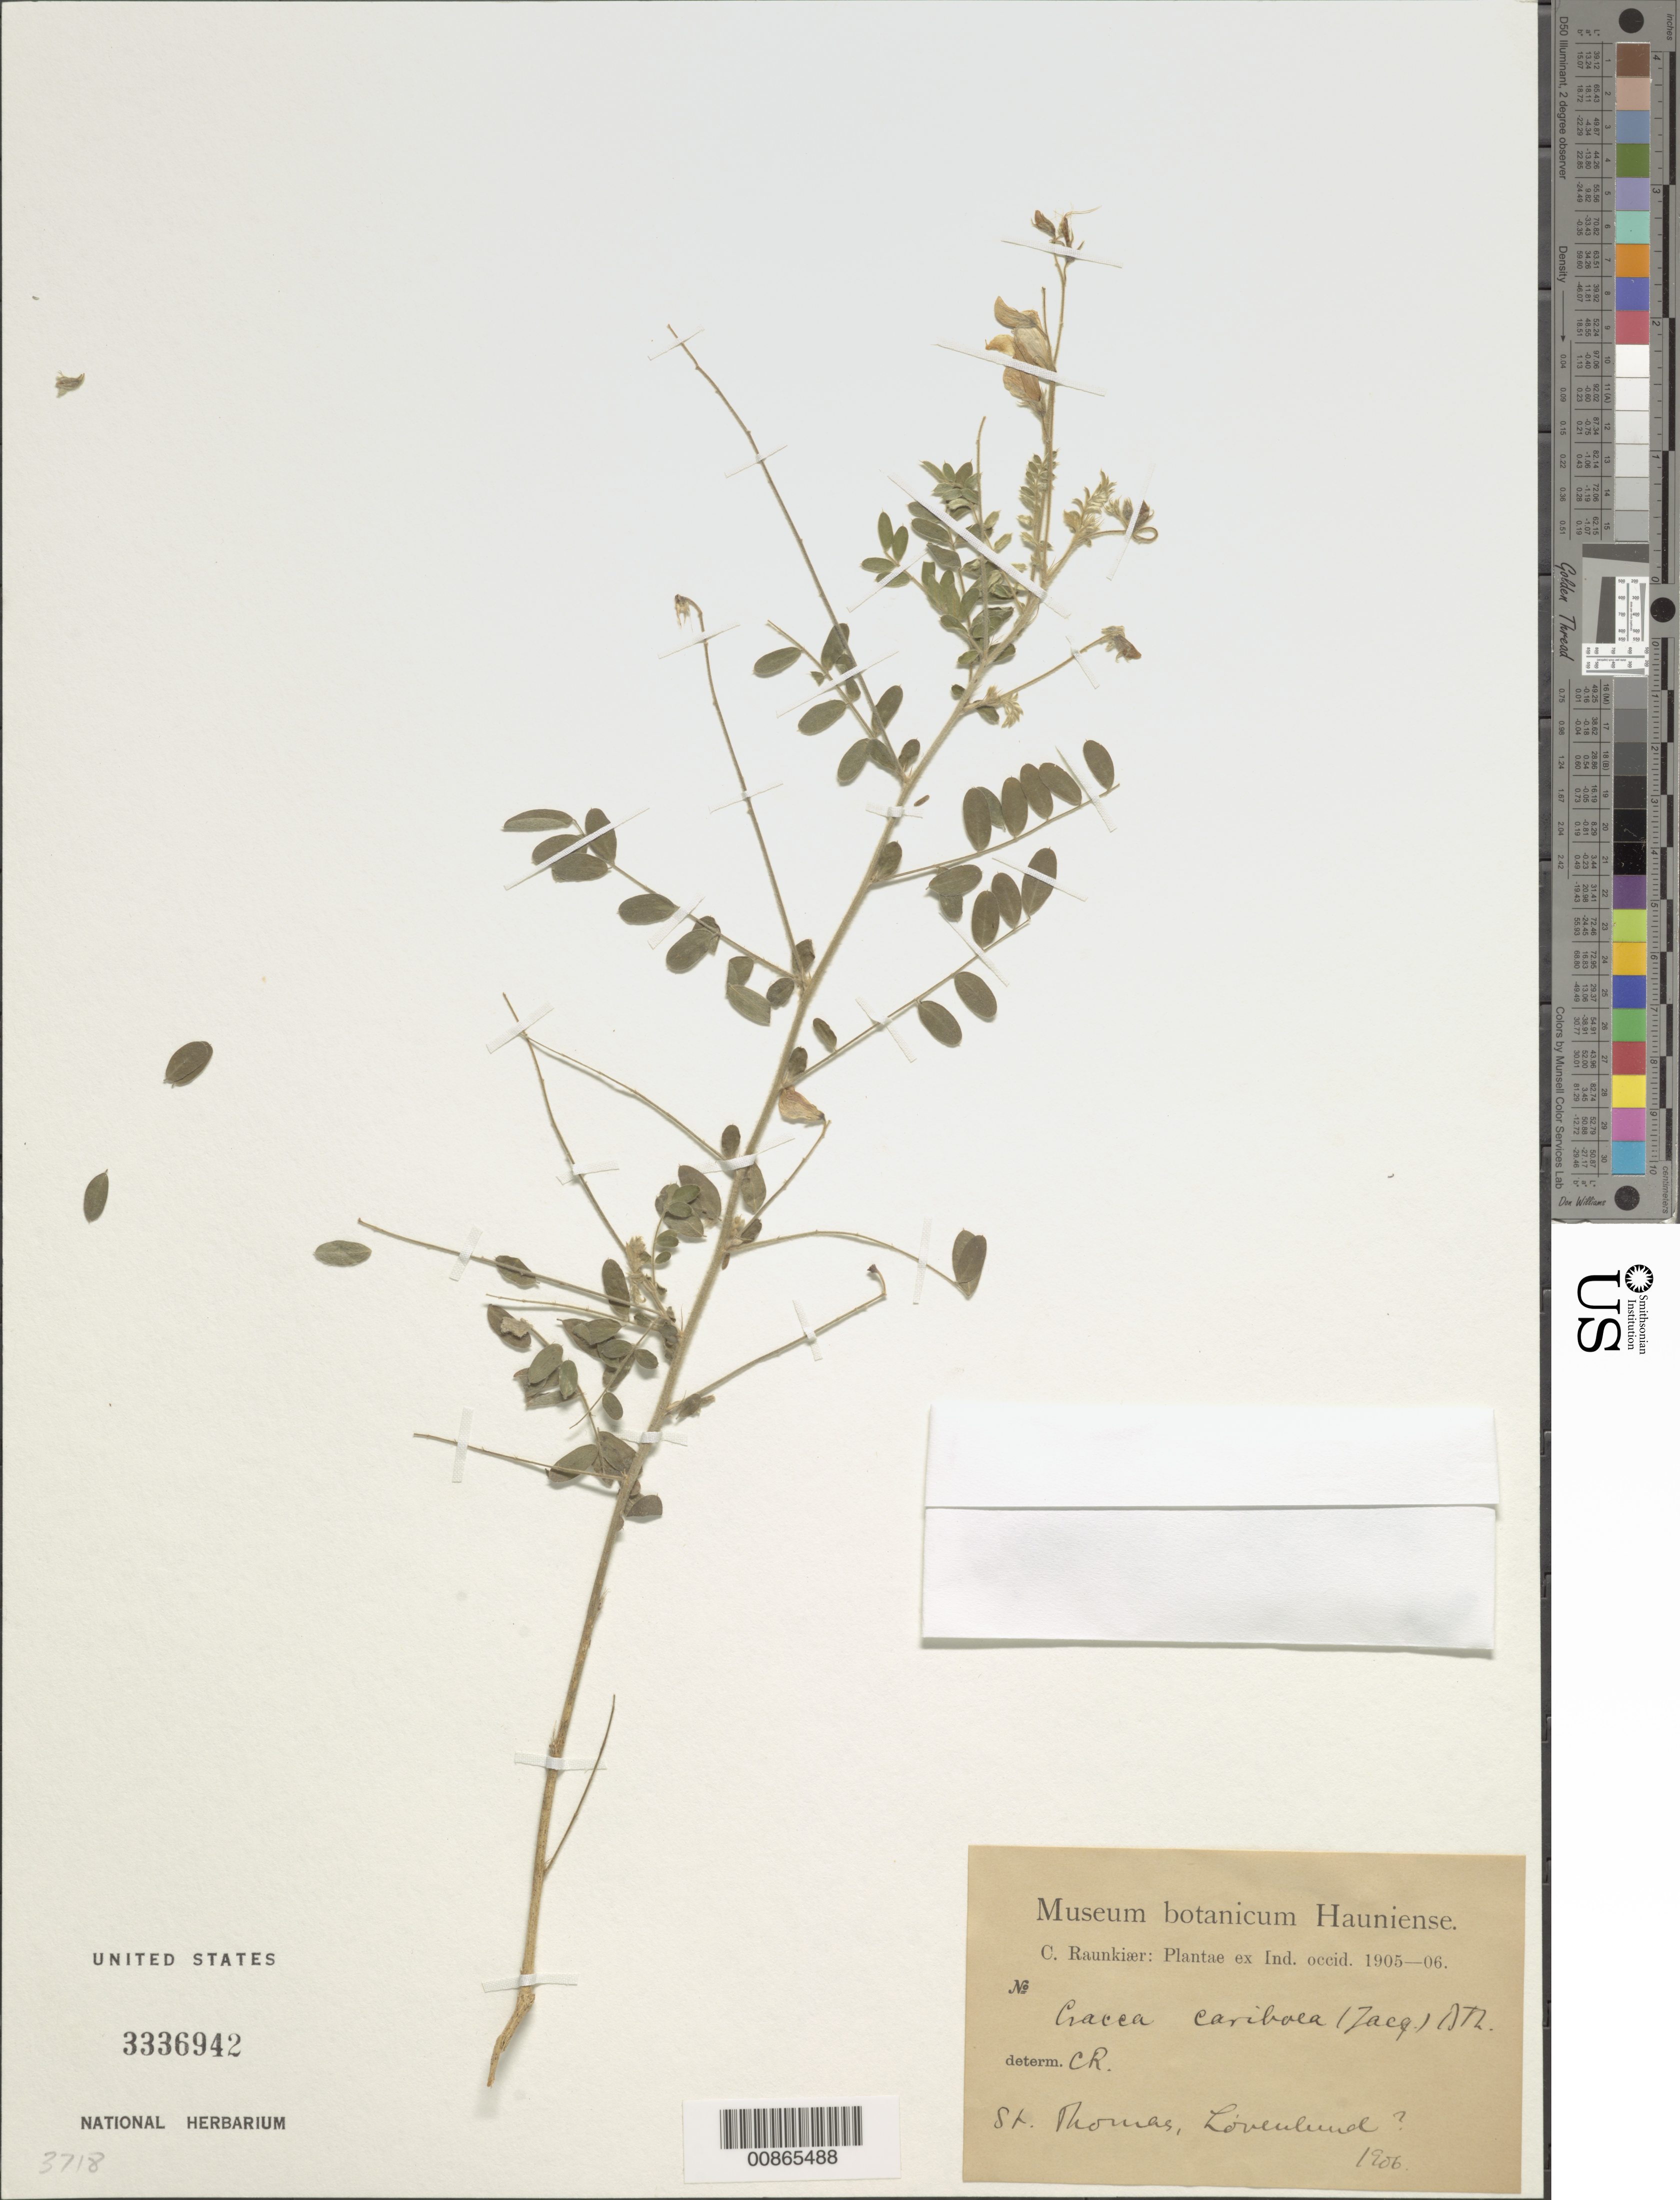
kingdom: Plantae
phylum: Tracheophyta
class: Magnoliopsida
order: Fabales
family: Fabaceae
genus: Tephrosia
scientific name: Tephrosia caribaea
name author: (Jacq.) DC.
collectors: C. Raunkiær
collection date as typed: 1906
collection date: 1906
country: U.S. Virgin Islands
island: St. Thomas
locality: St. Thomas, Lóvenlund?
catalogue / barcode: US 3336942